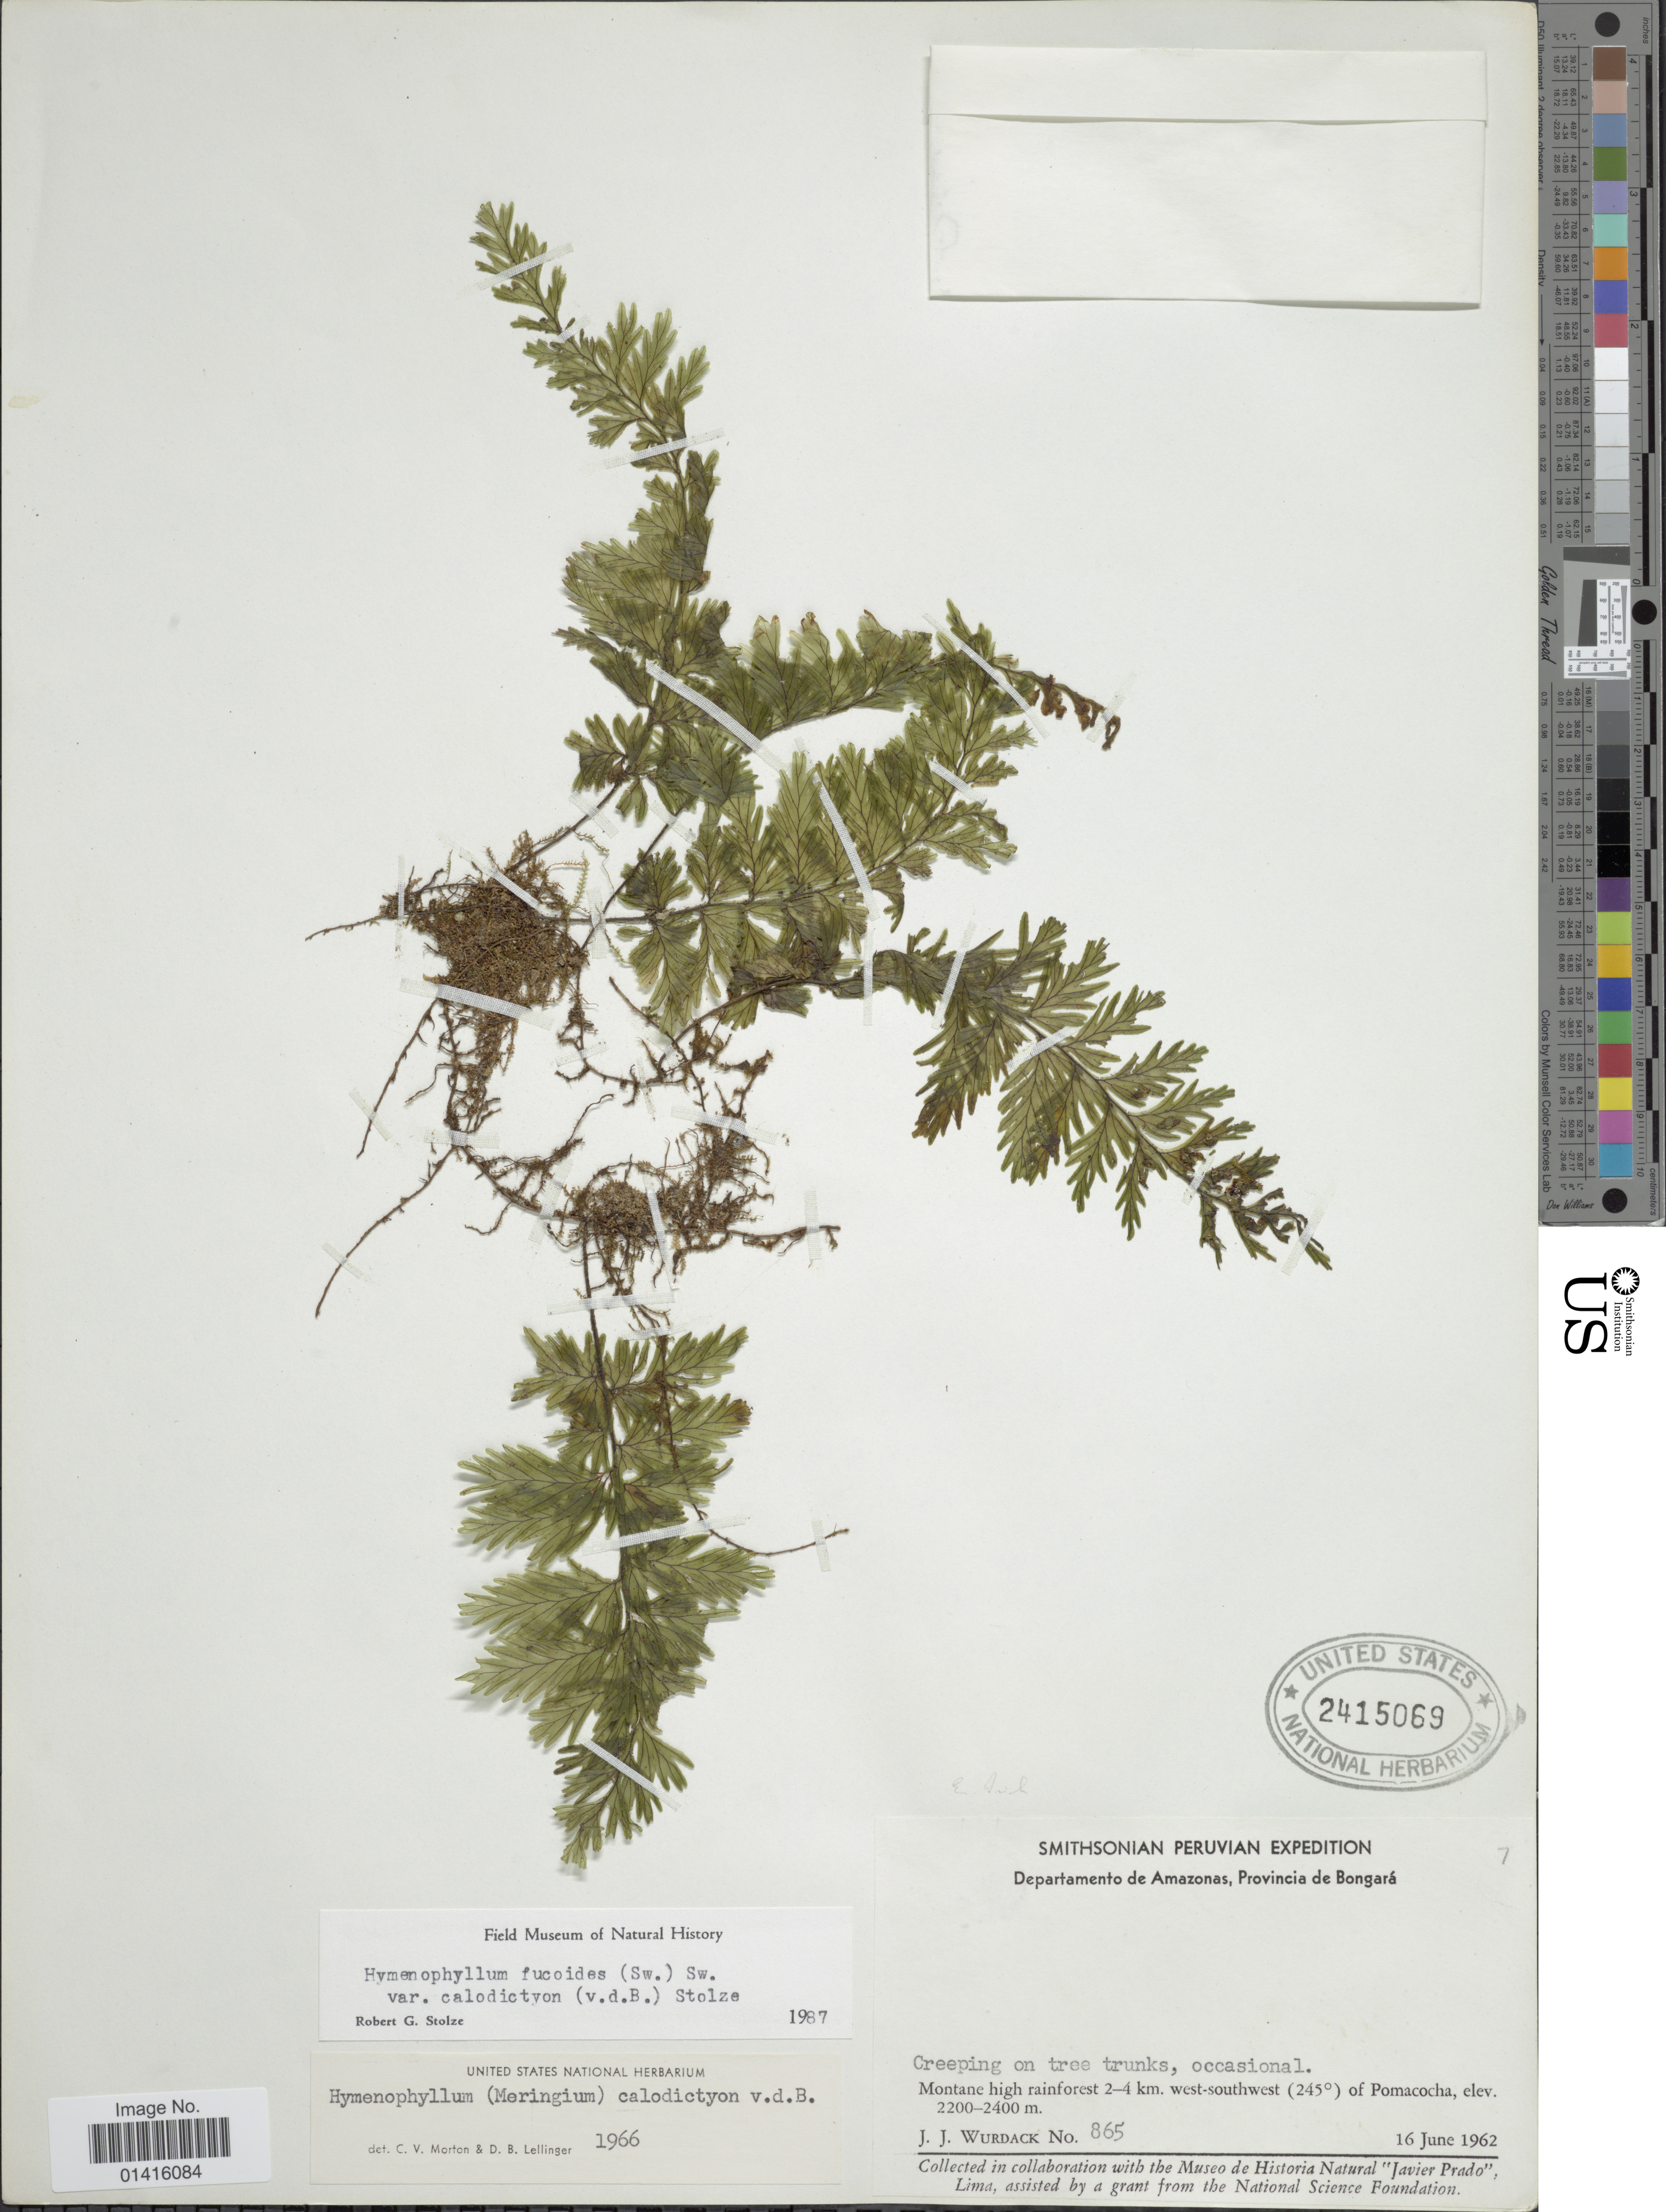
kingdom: Plantae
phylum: Tracheophyta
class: Polypodiopsida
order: Hymenophyllales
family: Hymenophyllaceae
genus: Hymenophyllum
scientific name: Hymenophyllum fucoides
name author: (Sw.) Sw.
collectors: J. J. Wurdack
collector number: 865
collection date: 1962-06-16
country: Peru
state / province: Amazonas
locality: Departamento de Amazonas, Provincia de Bongará, Montane high rainforest 2-4 km west-southwest(245º) of Pomacocha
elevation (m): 2200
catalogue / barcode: US 2415069